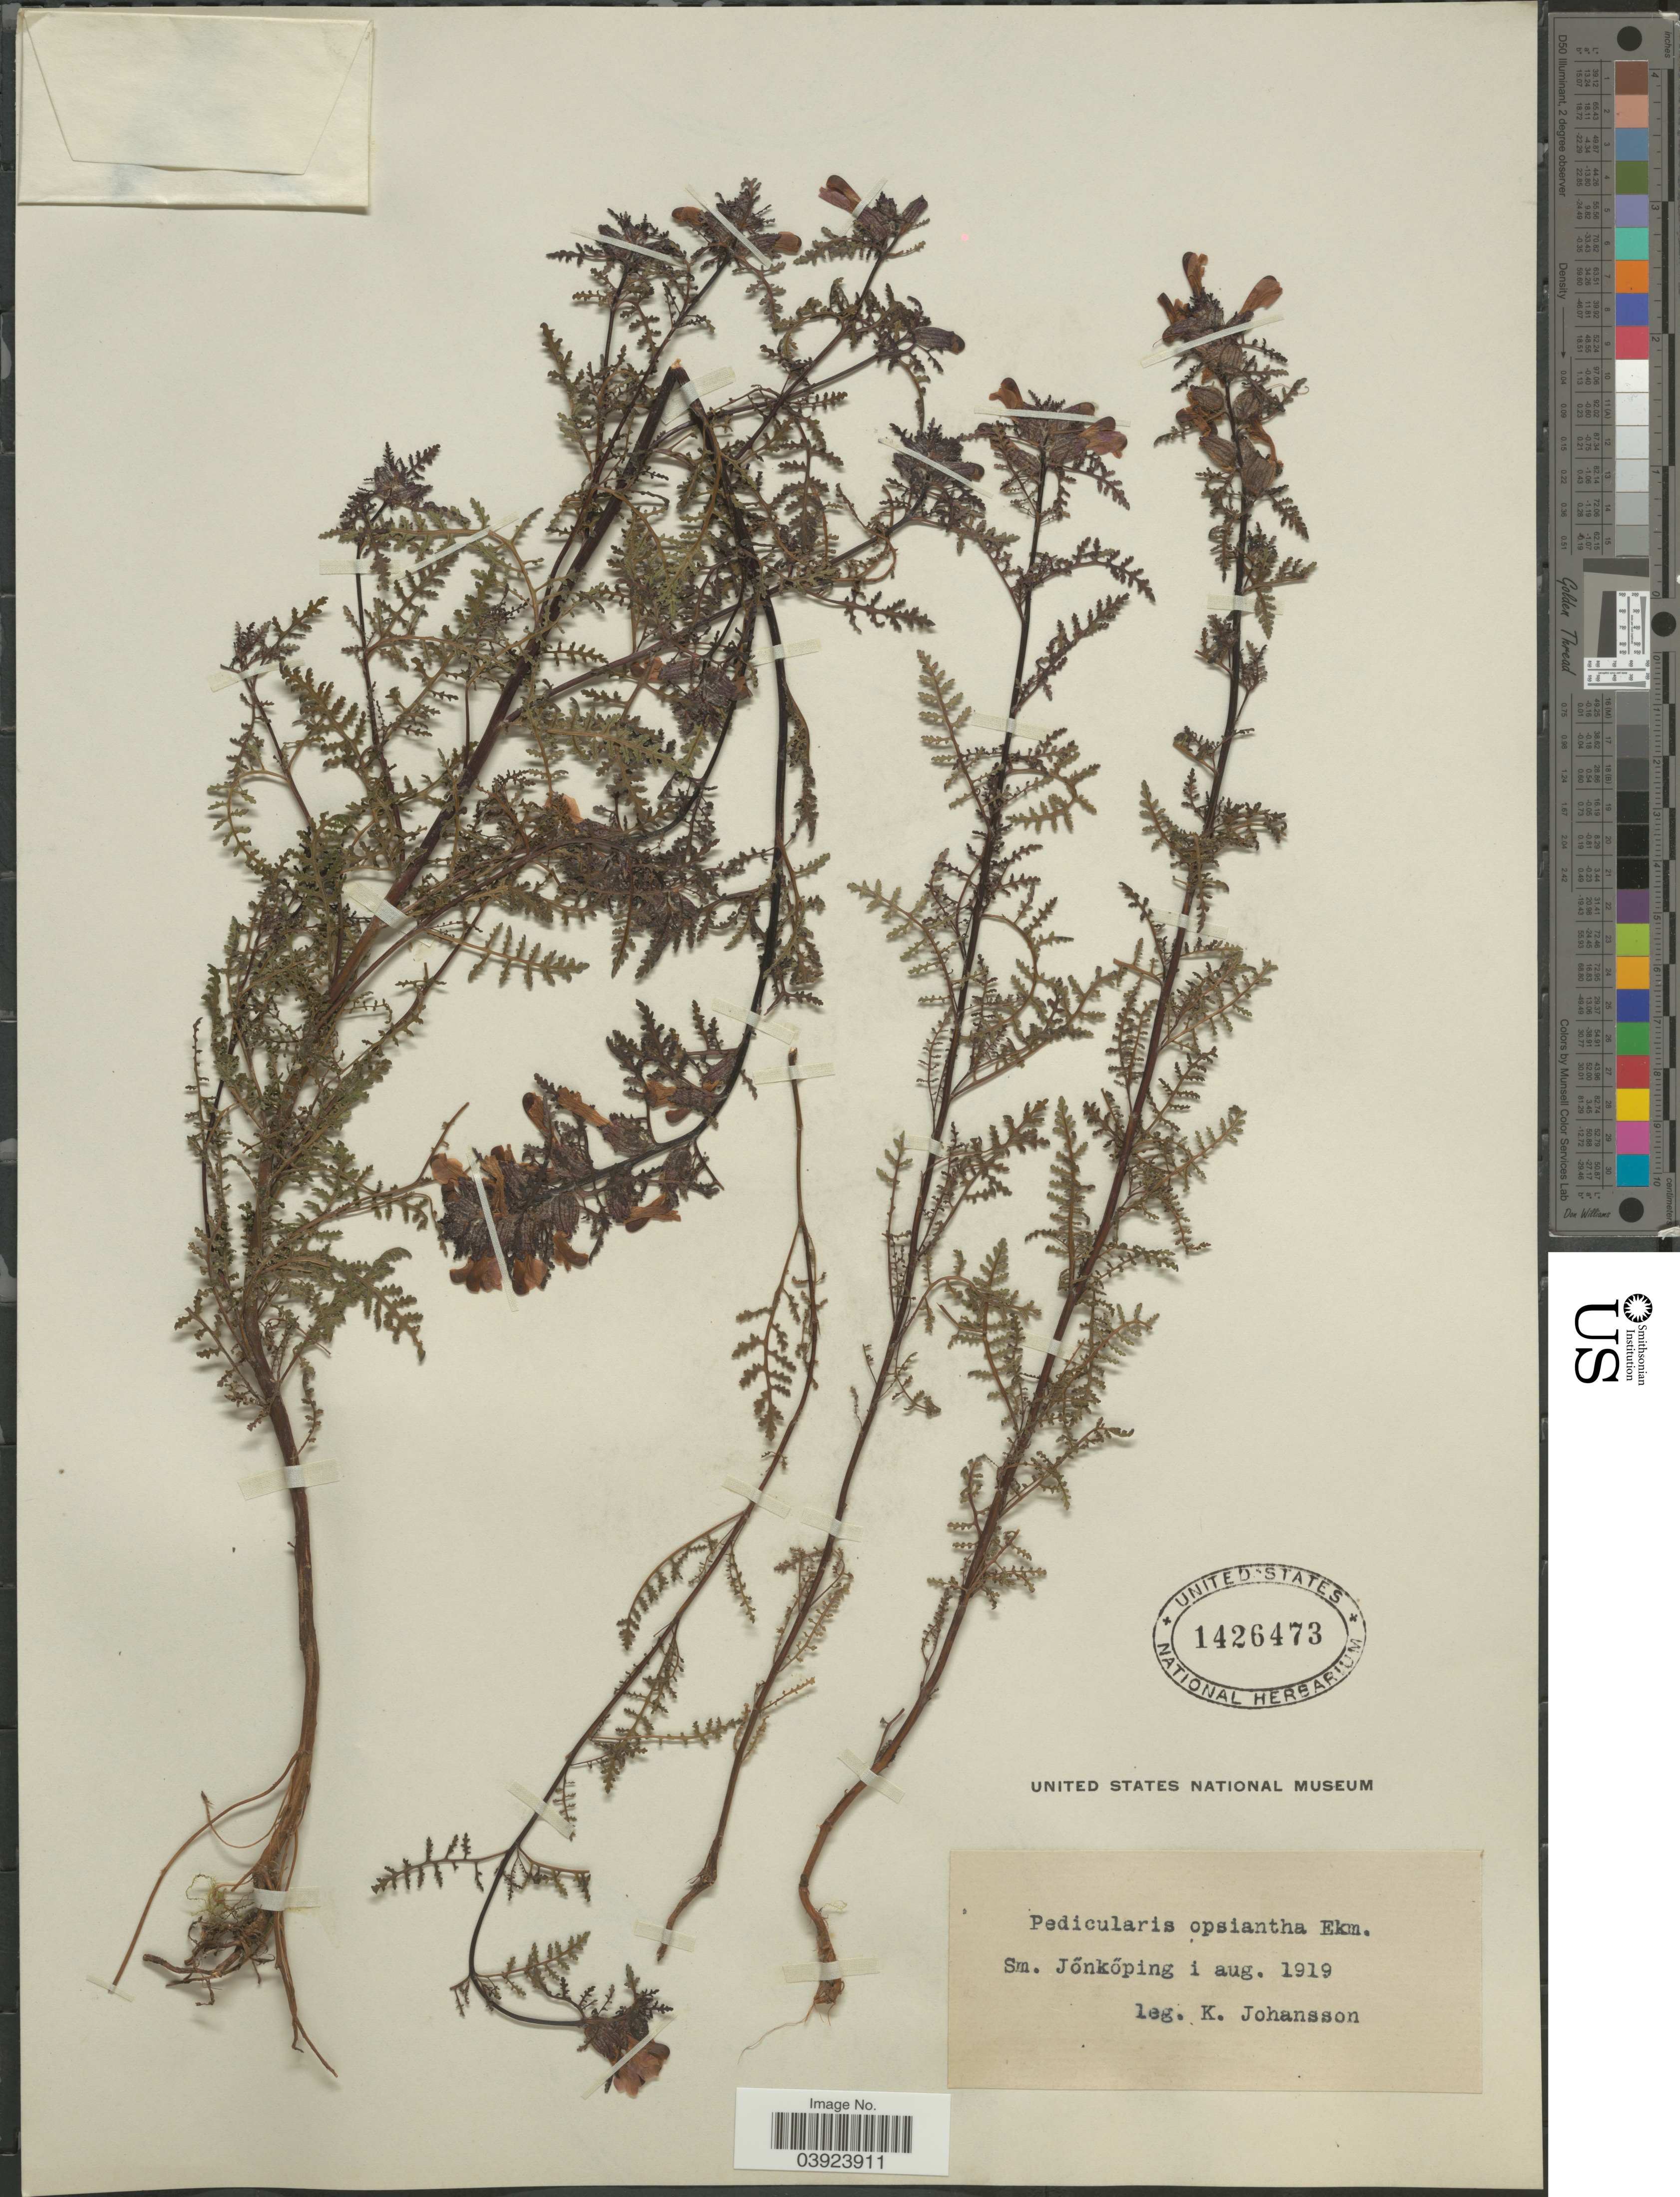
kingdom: Plantae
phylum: Tracheophyta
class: Magnoliopsida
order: Lamiales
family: Orobanchaceae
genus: Pedicularis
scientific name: Pedicularis opsiantha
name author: Ekman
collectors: K. Johansson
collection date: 1919-08-01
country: Sweden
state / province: Jönköping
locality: Sm. Jõnköping.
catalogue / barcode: US 1426473